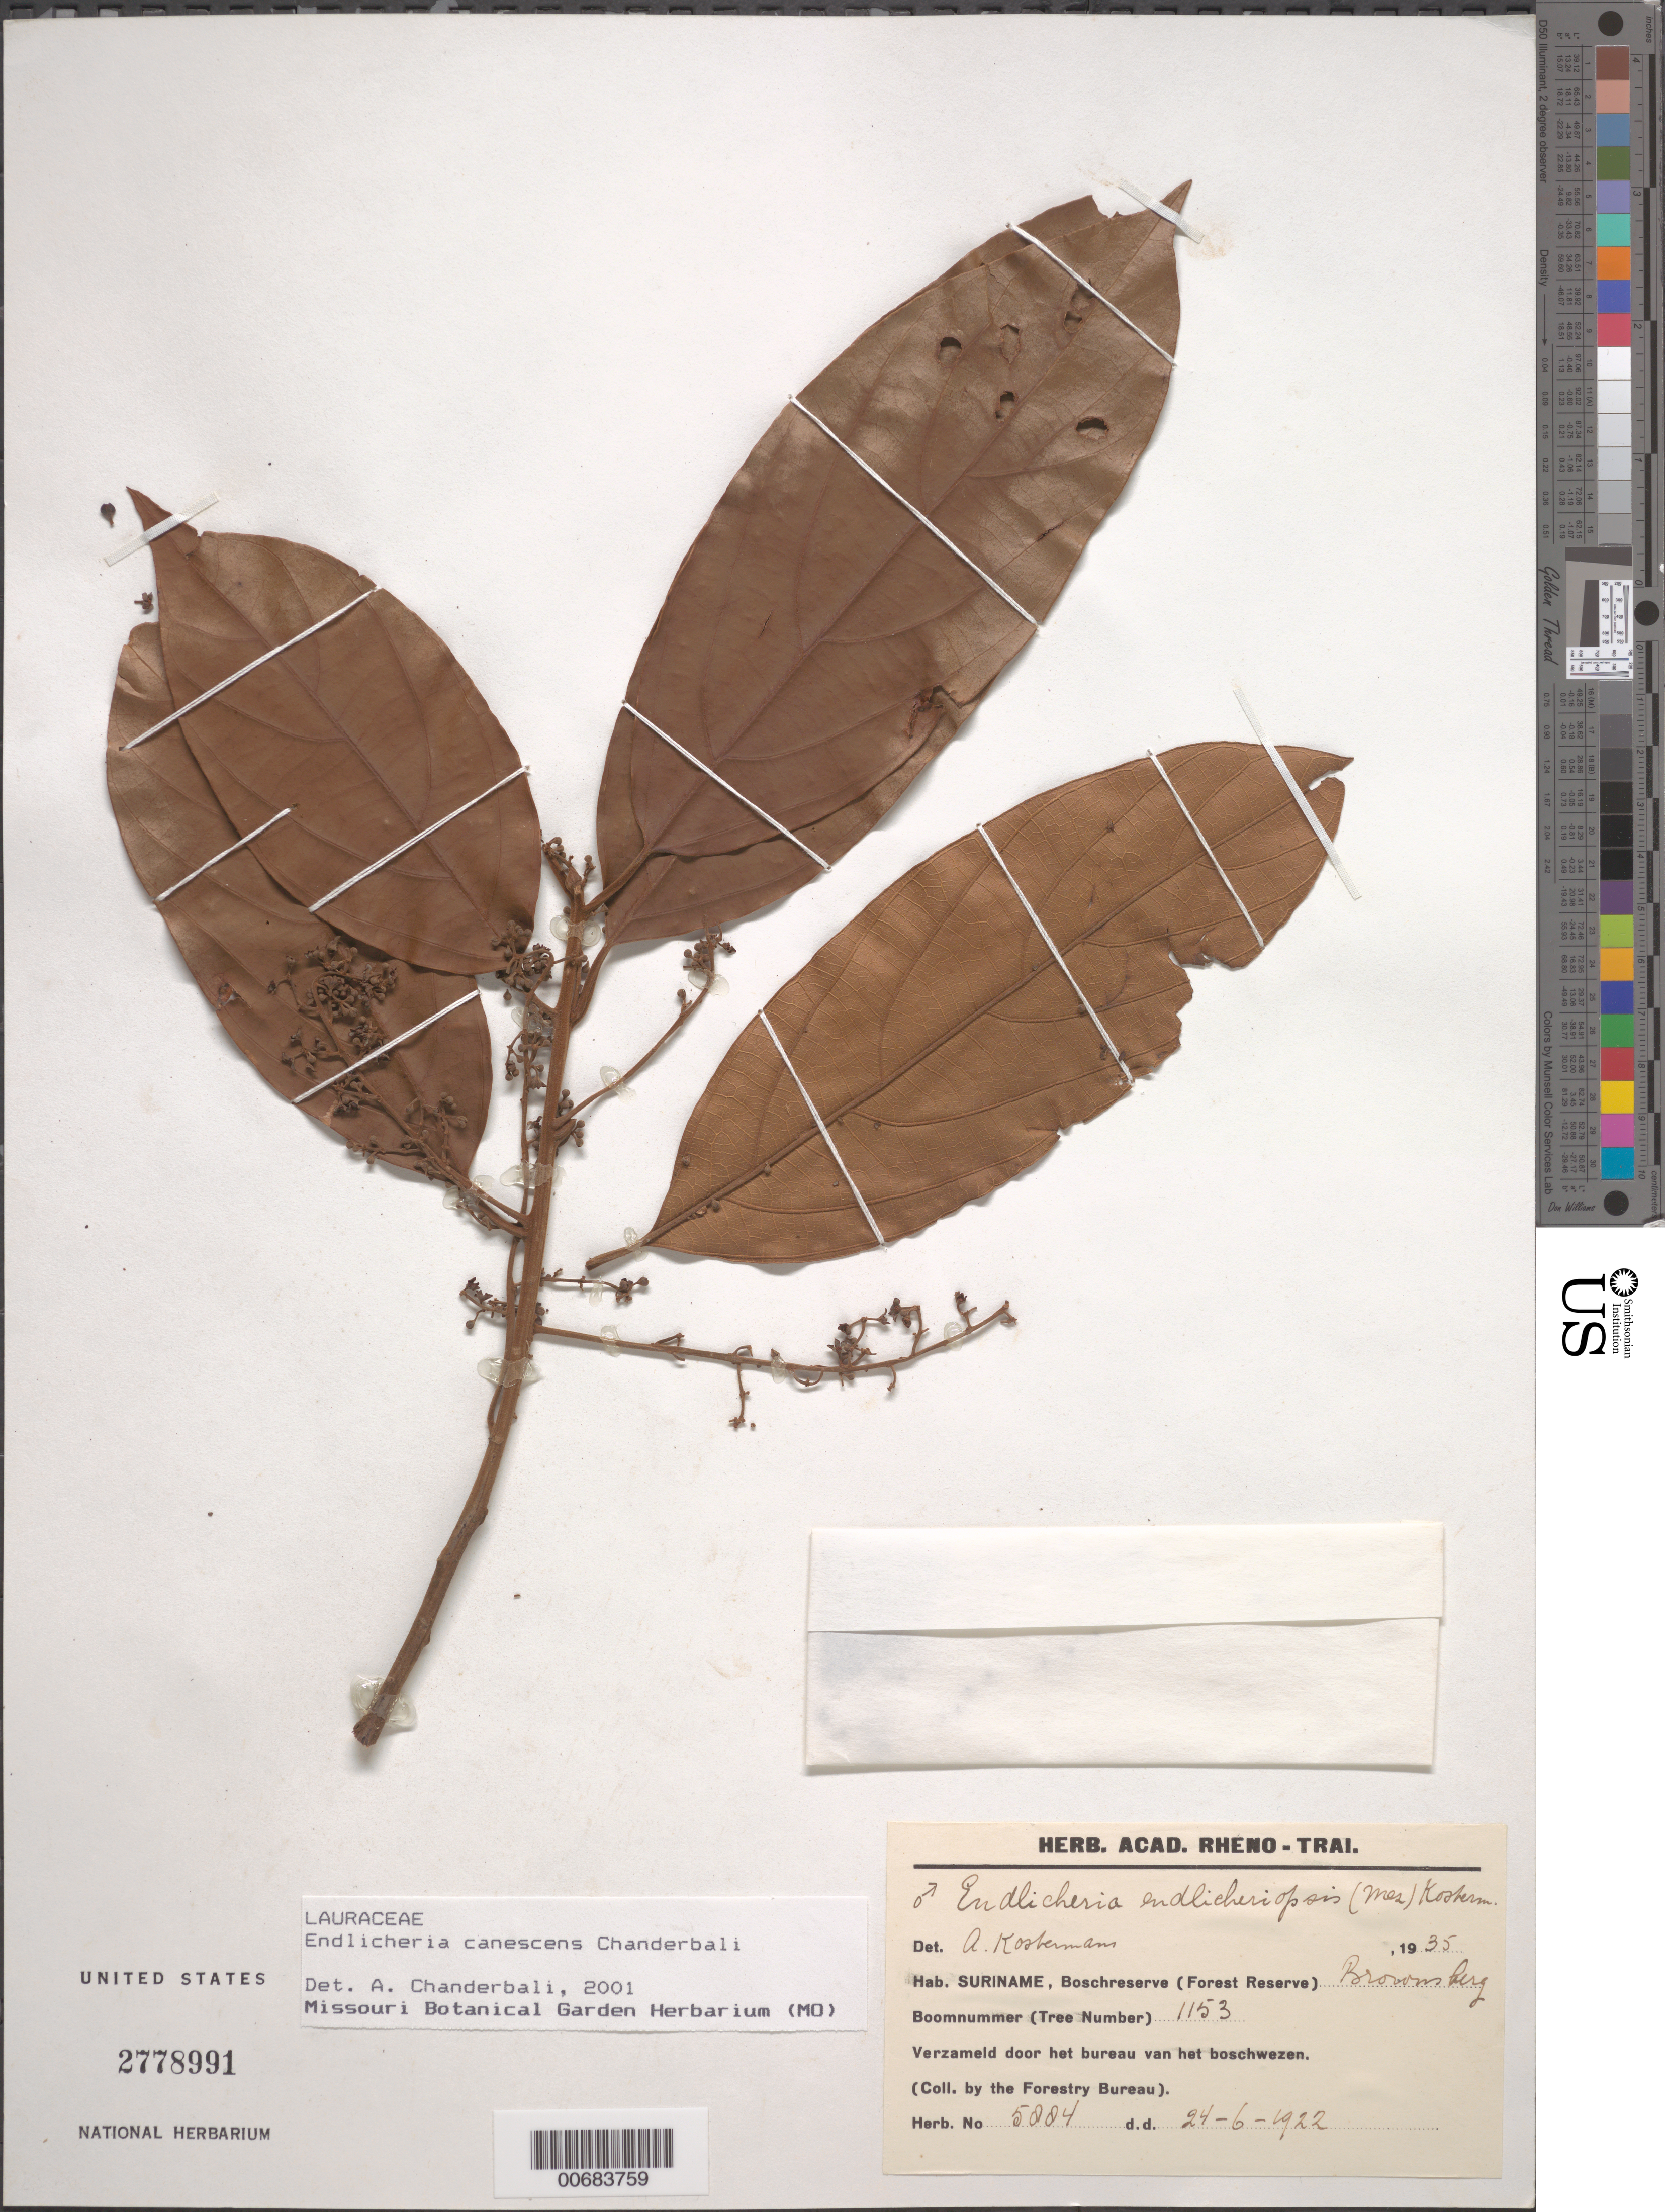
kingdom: Plantae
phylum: Tracheophyta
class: Magnoliopsida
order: Laurales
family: Lauraceae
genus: Endlicheria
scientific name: Endlicheria canescens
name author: Chanderb.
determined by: Chanderbali, Andre Shashi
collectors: Forestry Bureau-Surinam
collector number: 5004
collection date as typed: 24-Jun-22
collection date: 1922-06-24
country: Suriname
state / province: Brokopondo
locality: Brownsberg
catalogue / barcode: US 2778991